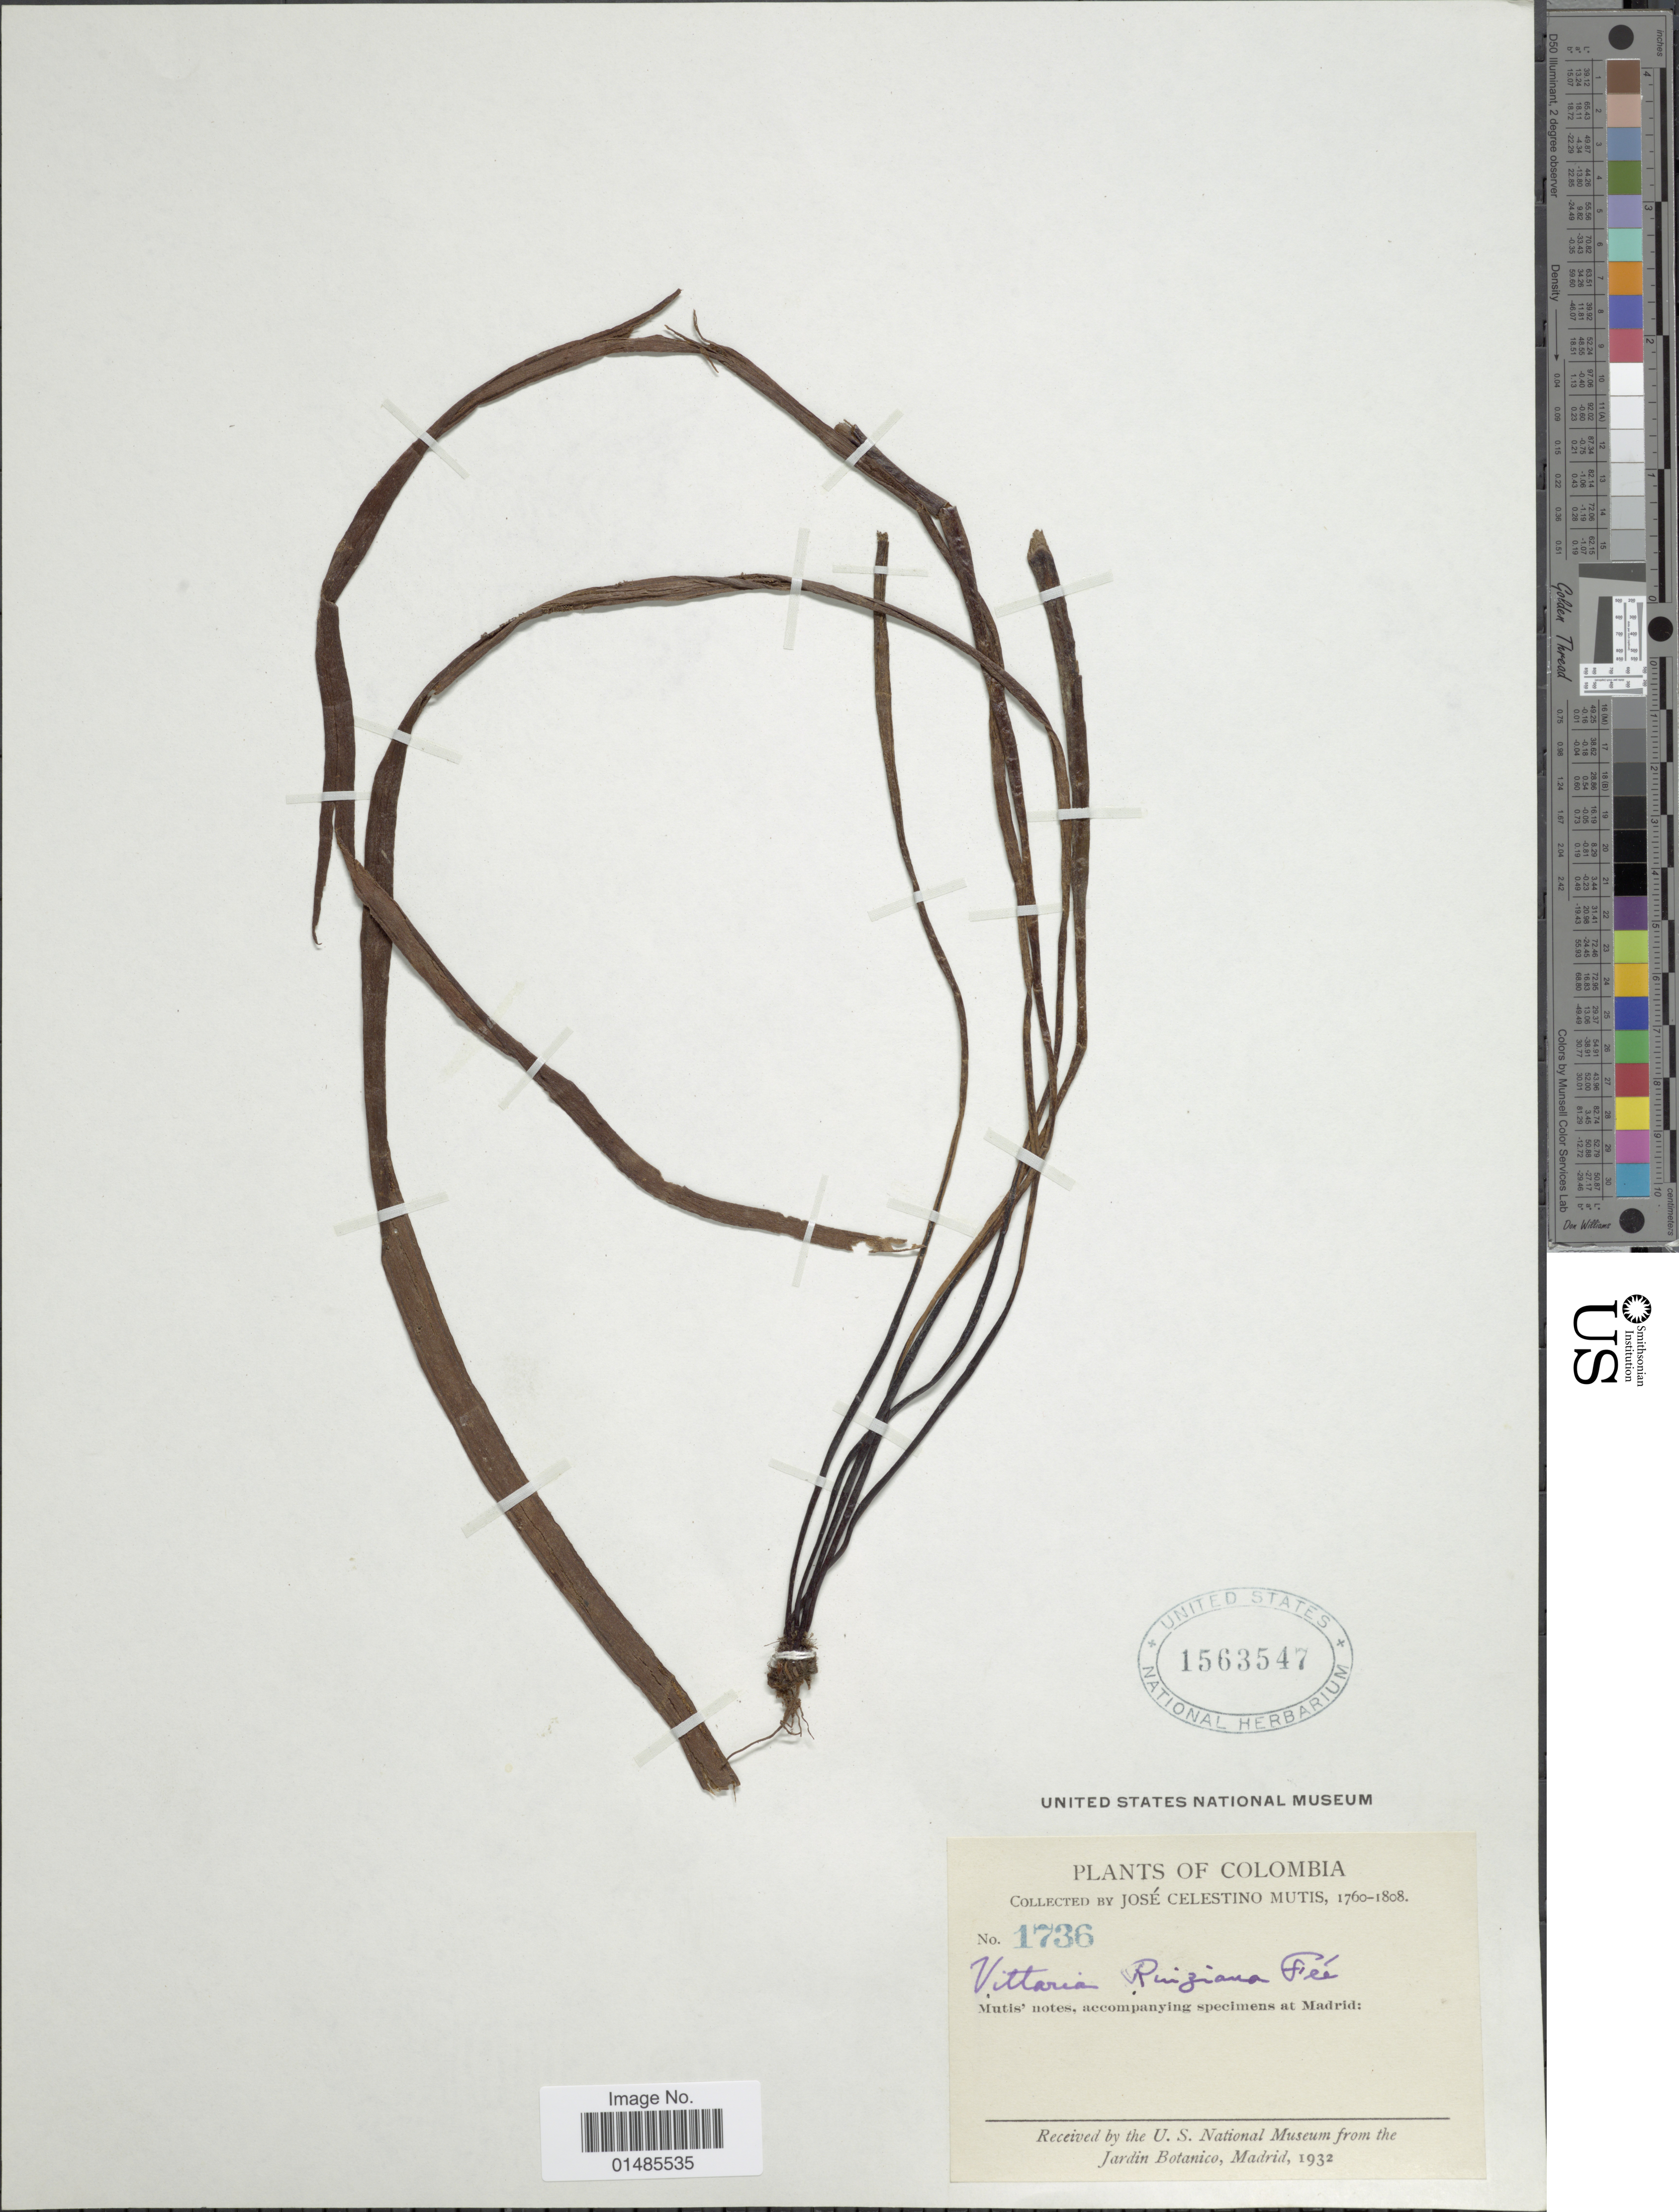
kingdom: Plantae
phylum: Tracheophyta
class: Polypodiopsida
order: Polypodiales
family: Pteridaceae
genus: Radiovittaria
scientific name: Radiovittaria ruiziana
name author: (Fée) E.H. Crane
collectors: J. C. B. Mutis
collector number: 1736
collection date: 1760/1808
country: Colombia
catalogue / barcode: US 1563547